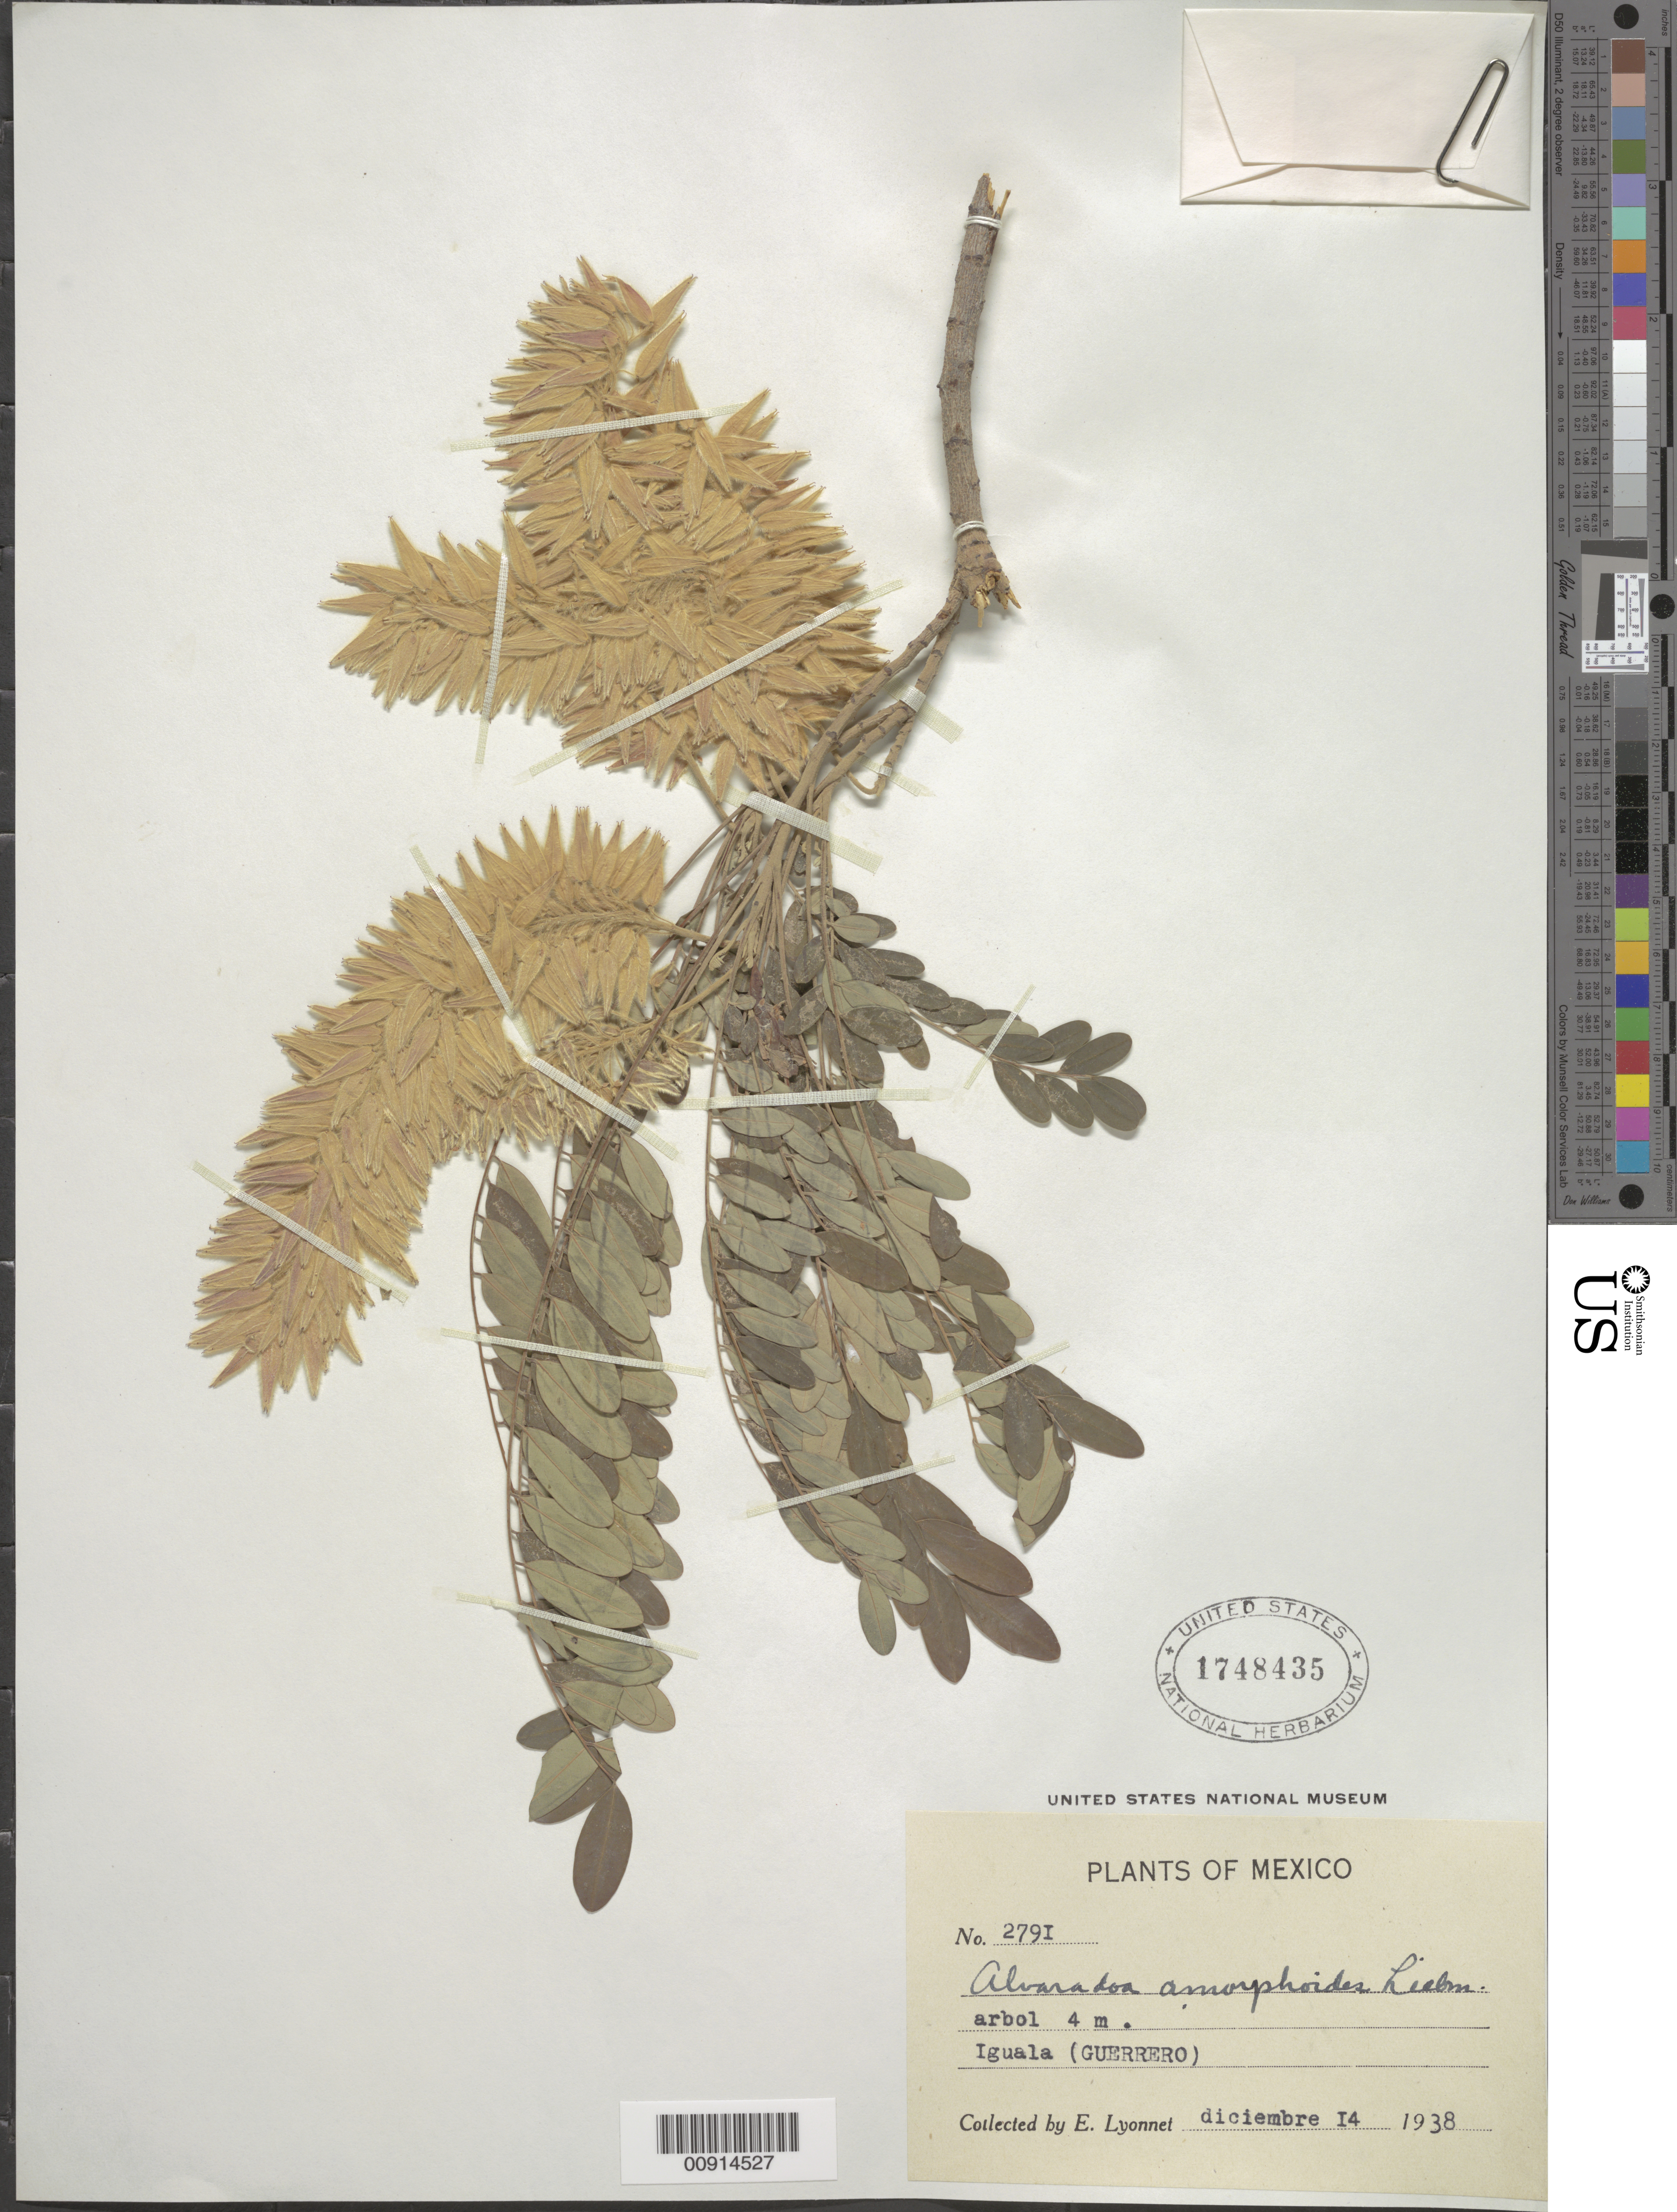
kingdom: Plantae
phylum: Tracheophyta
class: Magnoliopsida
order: Picramniales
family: Picramniaceae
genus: Alvaradoa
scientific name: Alvaradoa amorphoides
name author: Liebm.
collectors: Bro. E. Lyonnet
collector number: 2791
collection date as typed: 14 Dec 1938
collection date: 1938-12-14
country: Mexico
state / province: Guerrero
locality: Iguala (Guerrero).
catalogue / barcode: US 1748435